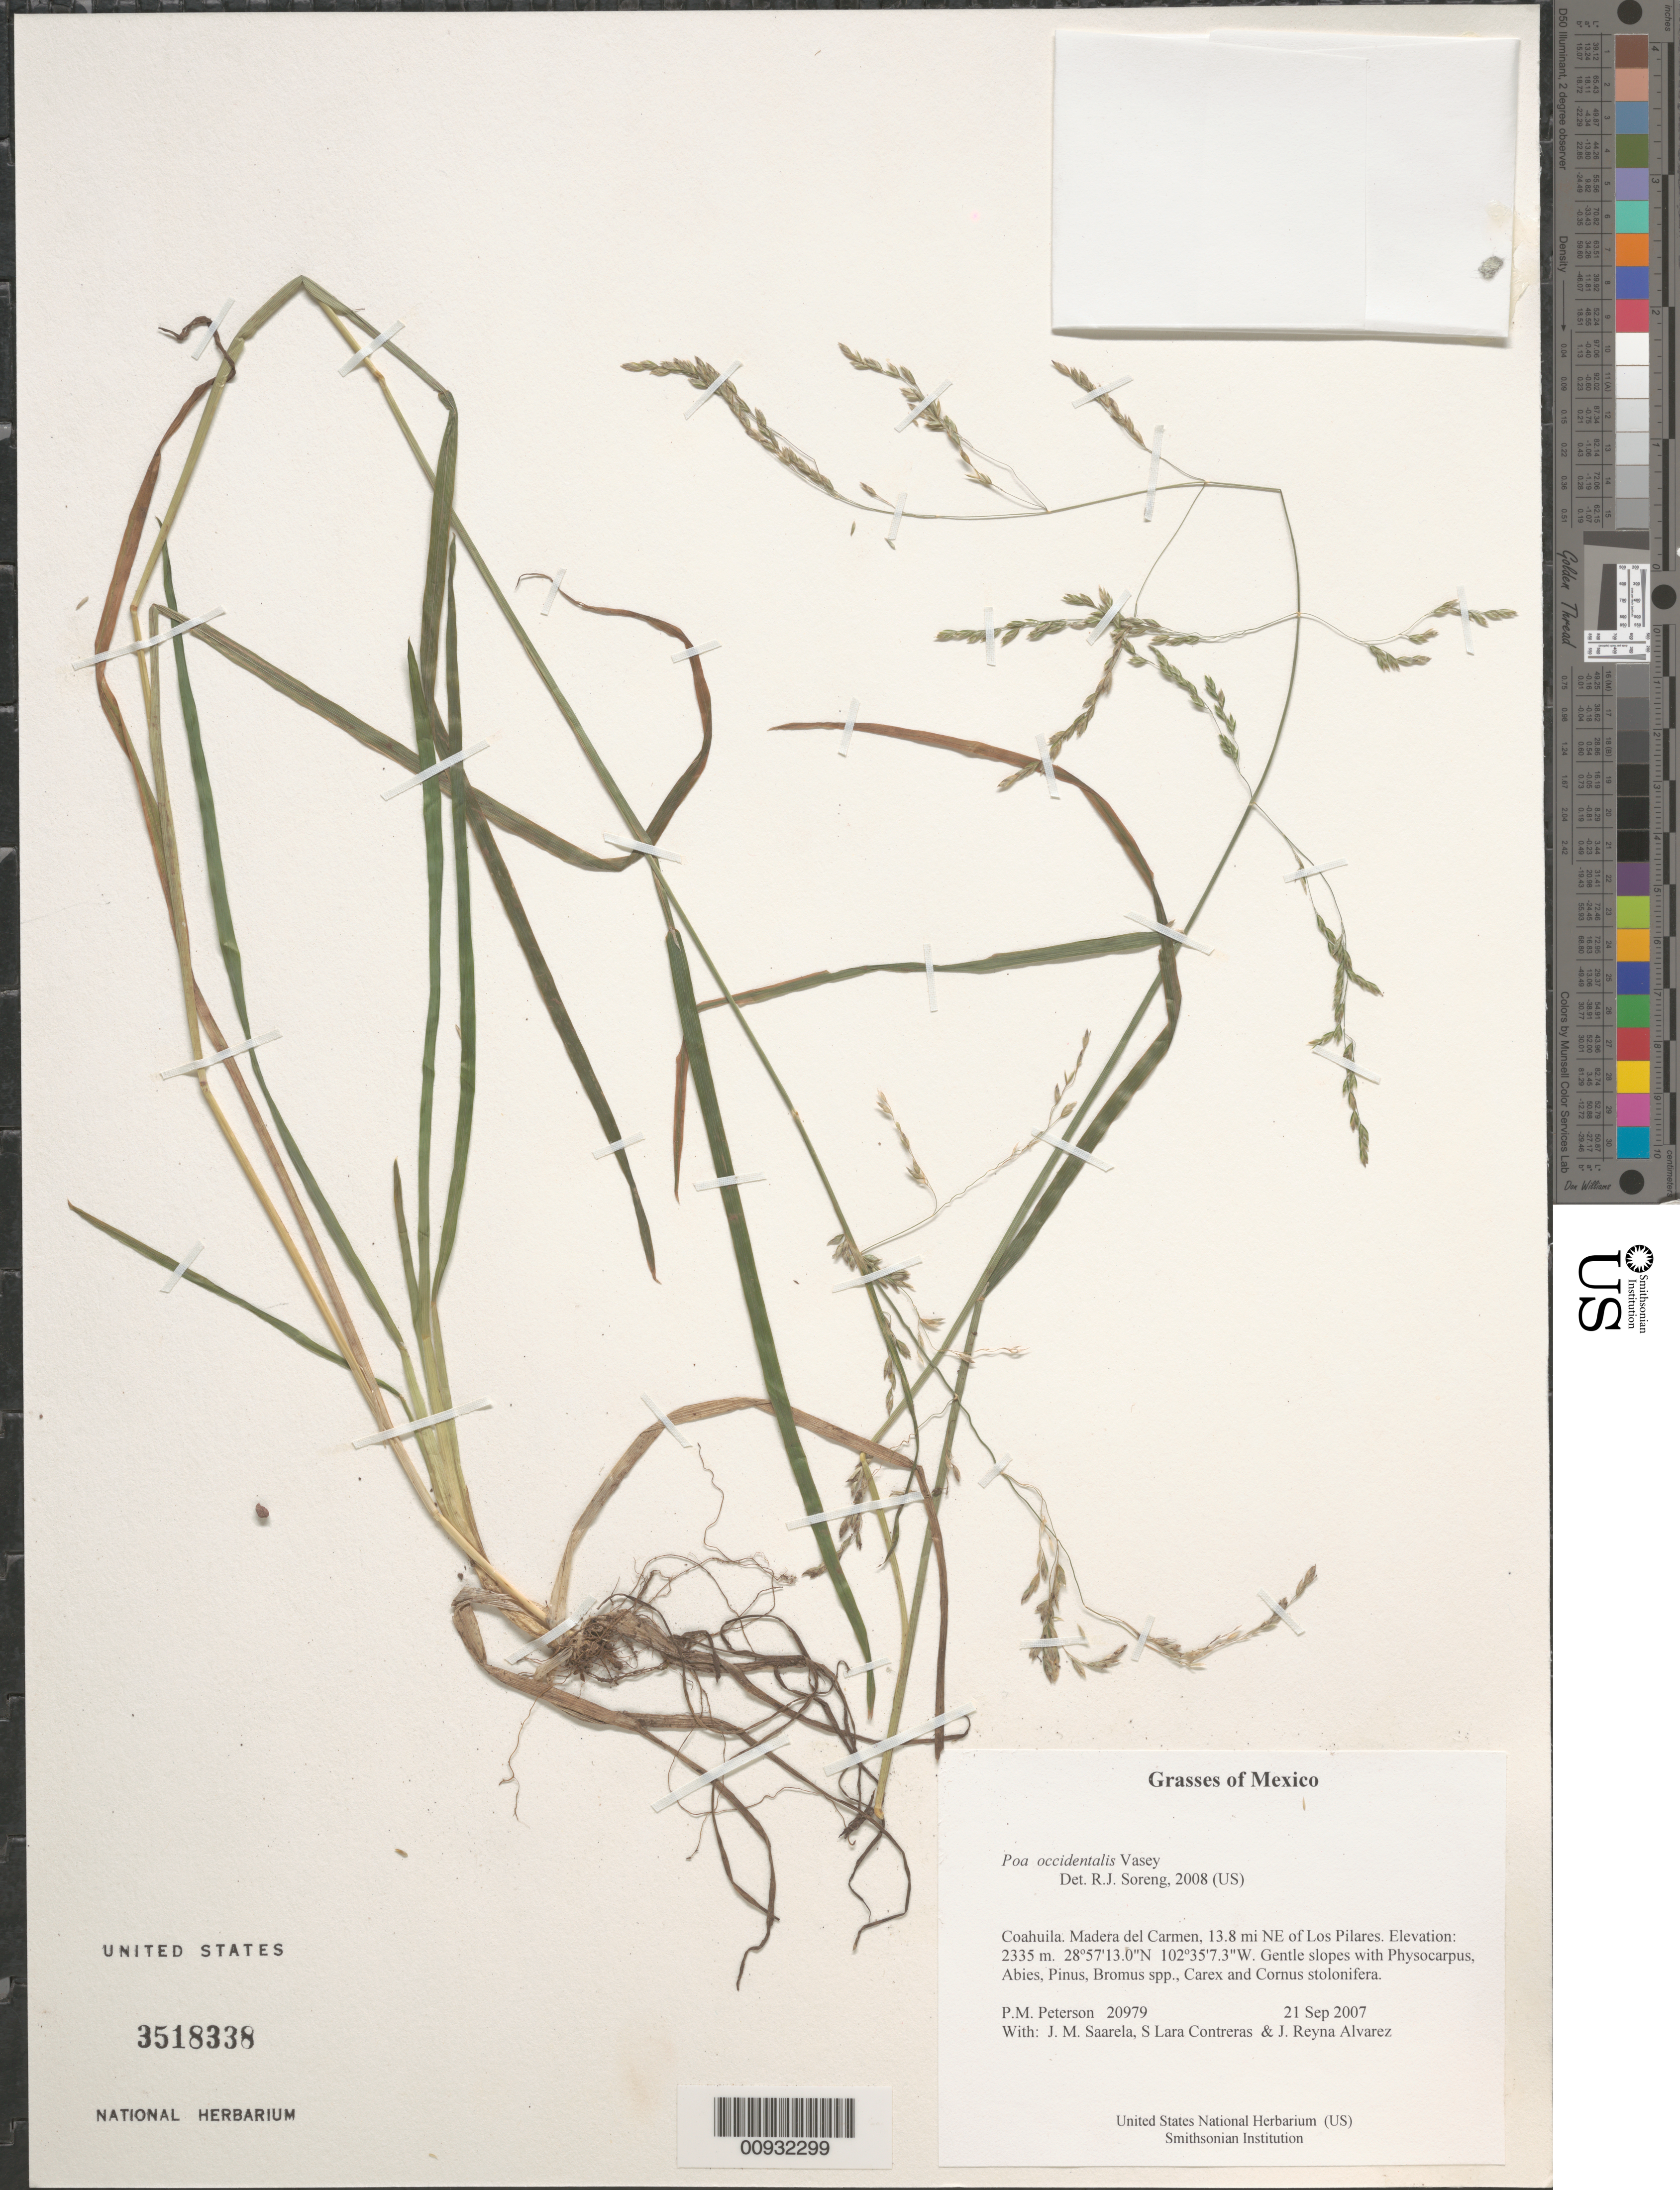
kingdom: Plantae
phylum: Tracheophyta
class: Liliopsida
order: Poales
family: Poaceae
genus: Poa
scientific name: Poa occidentalis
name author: (Vasey) Vasey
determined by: Soreng, Robert J., Research Associate (BOT), Smithsonian Institution - National Museum of Natural History (UNITED STATES)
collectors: P. M. Peterson, J. Saarela, S. Lara Contreras & J. Reyna Alvarez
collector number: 20979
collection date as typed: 21 Sep 2007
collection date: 2007-09-21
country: Mexico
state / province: Coahuila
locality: Madera del Carmen, 13.8 mi NE of Los Pilares.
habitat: Gentle slopes with Physocarpus, Abies, Pinus, Bromus spp., Carex and Cornus stolonifera.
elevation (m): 2335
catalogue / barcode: US 3518338